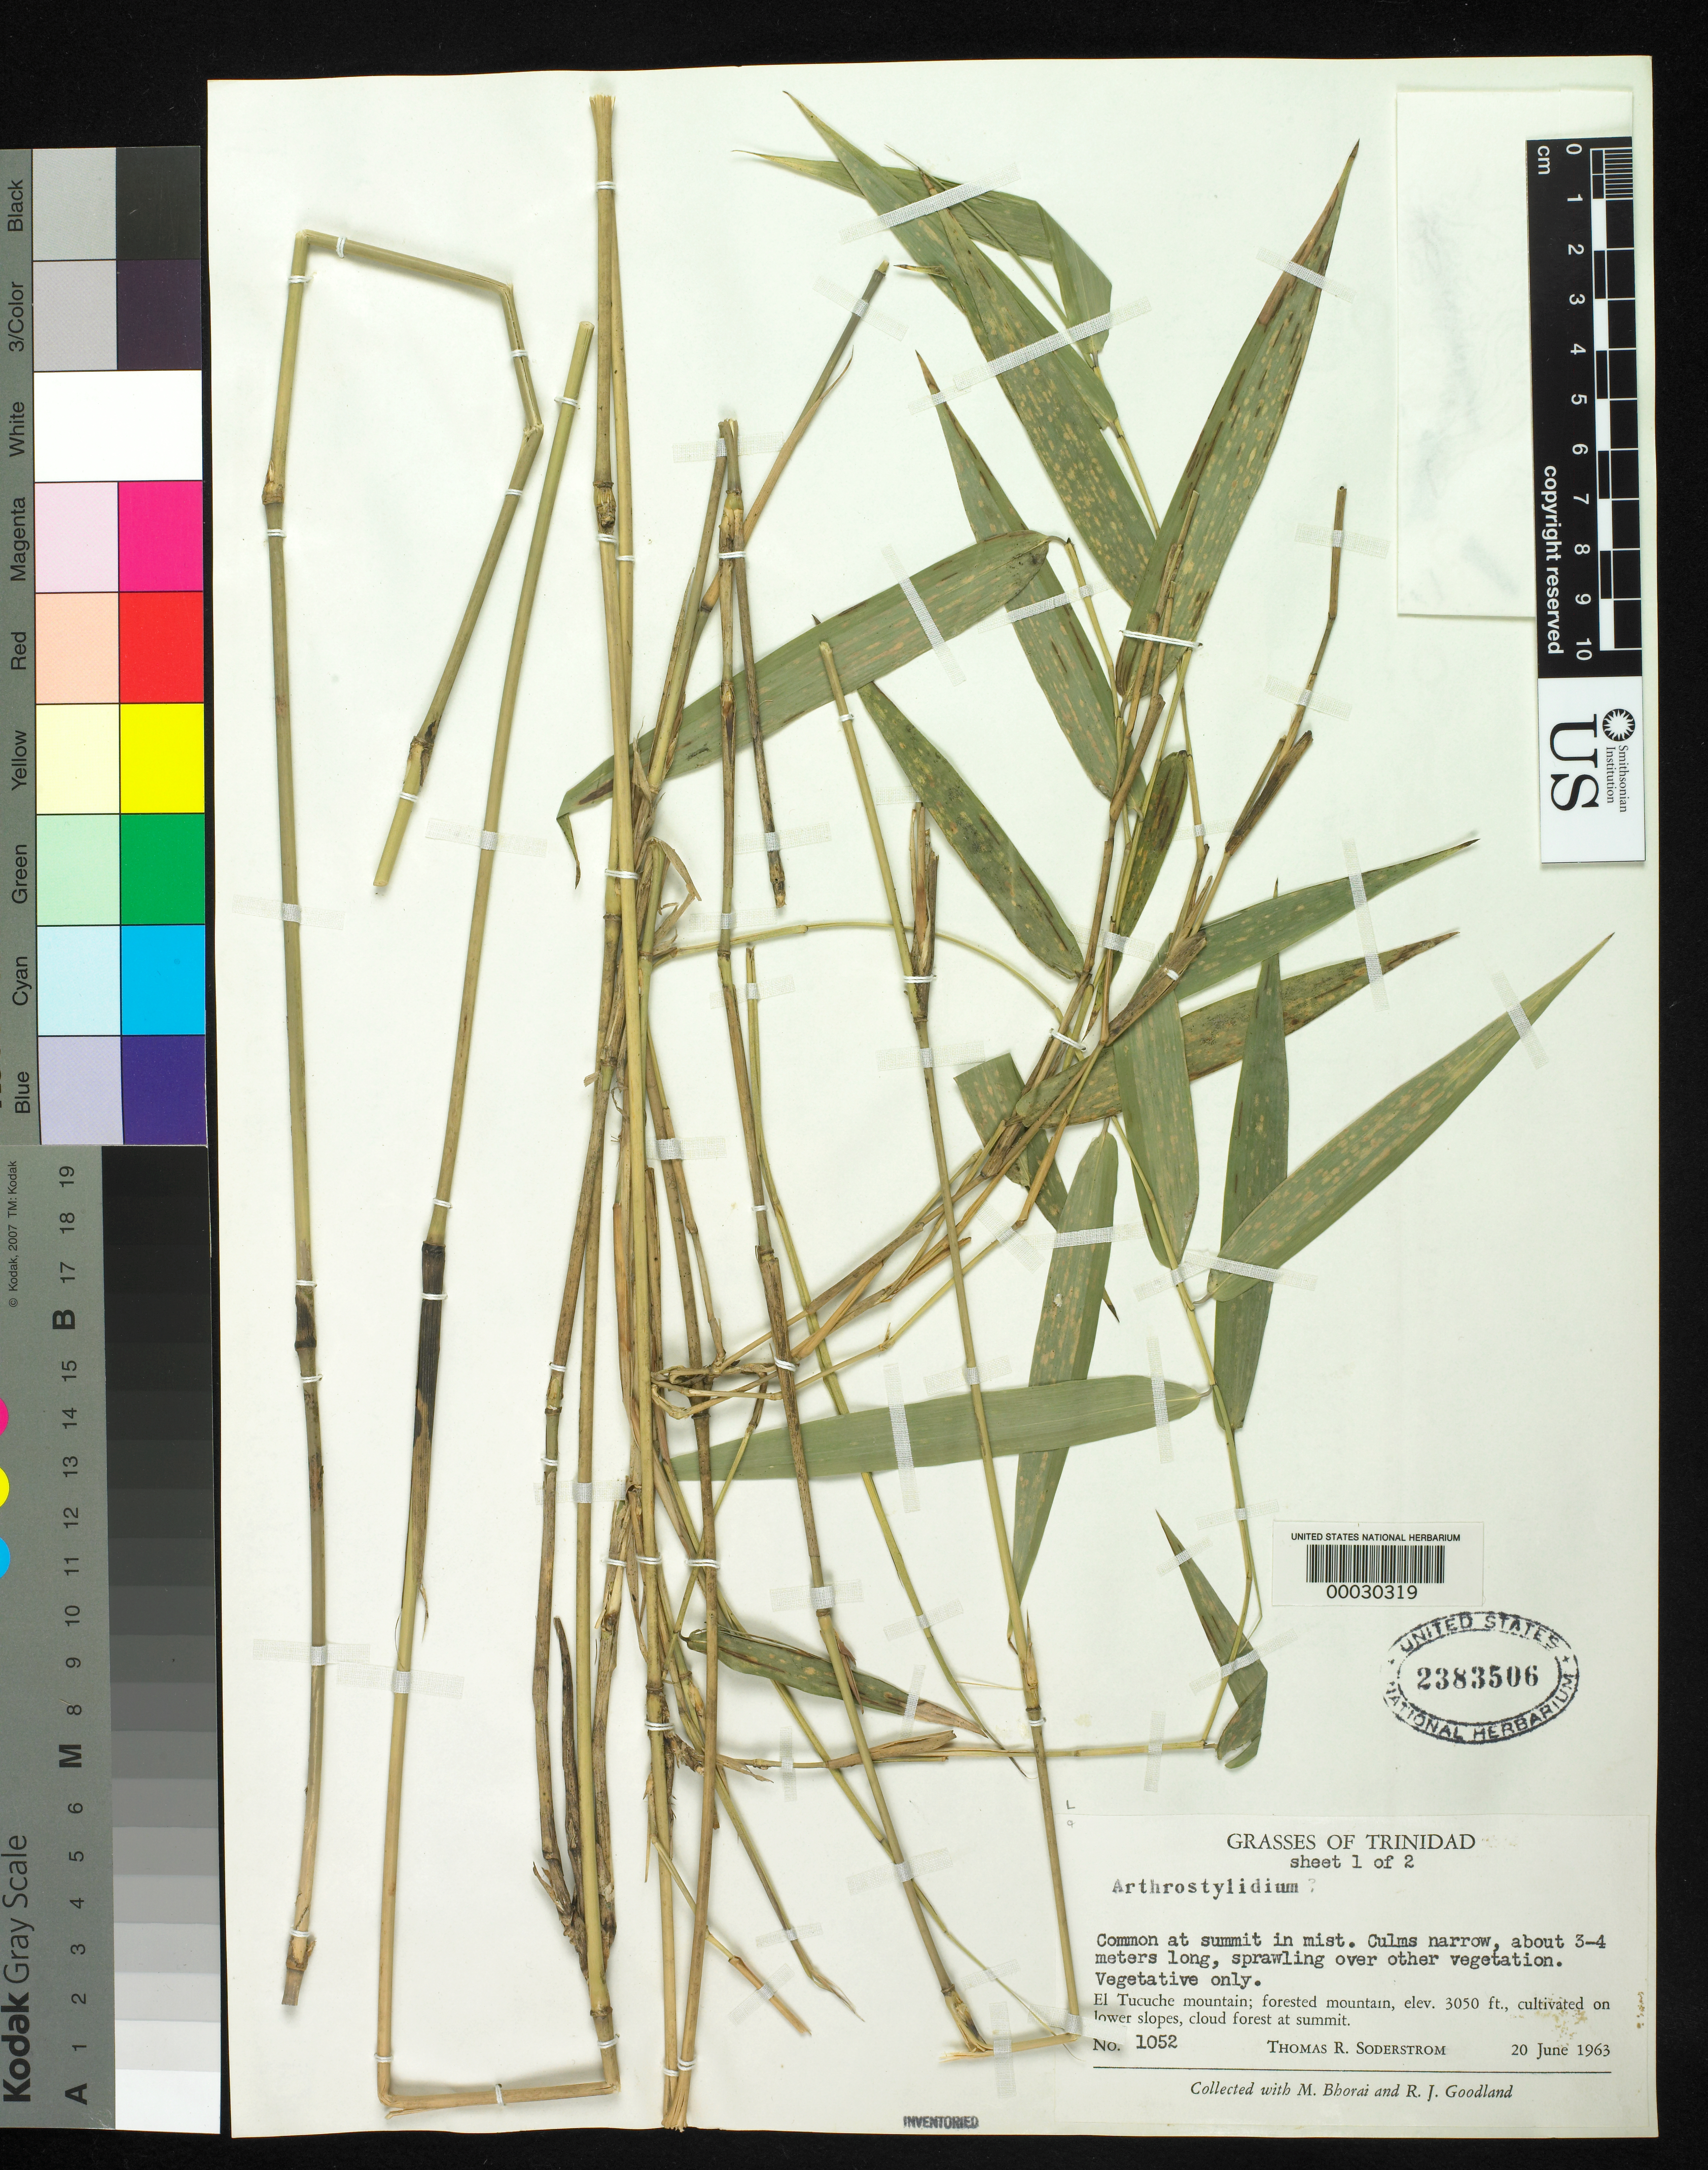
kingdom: Plantae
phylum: Tracheophyta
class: Liliopsida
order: Poales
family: Poaceae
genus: Arthrostylidium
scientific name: Arthrostylidium venezuelae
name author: (Steud.) McClure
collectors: T. R. Soderstrom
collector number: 1052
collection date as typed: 20 Jun 1963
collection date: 1963-06-20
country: Trinidad and Tobago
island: Trinidad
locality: El tucuche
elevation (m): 930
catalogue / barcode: US 2383506